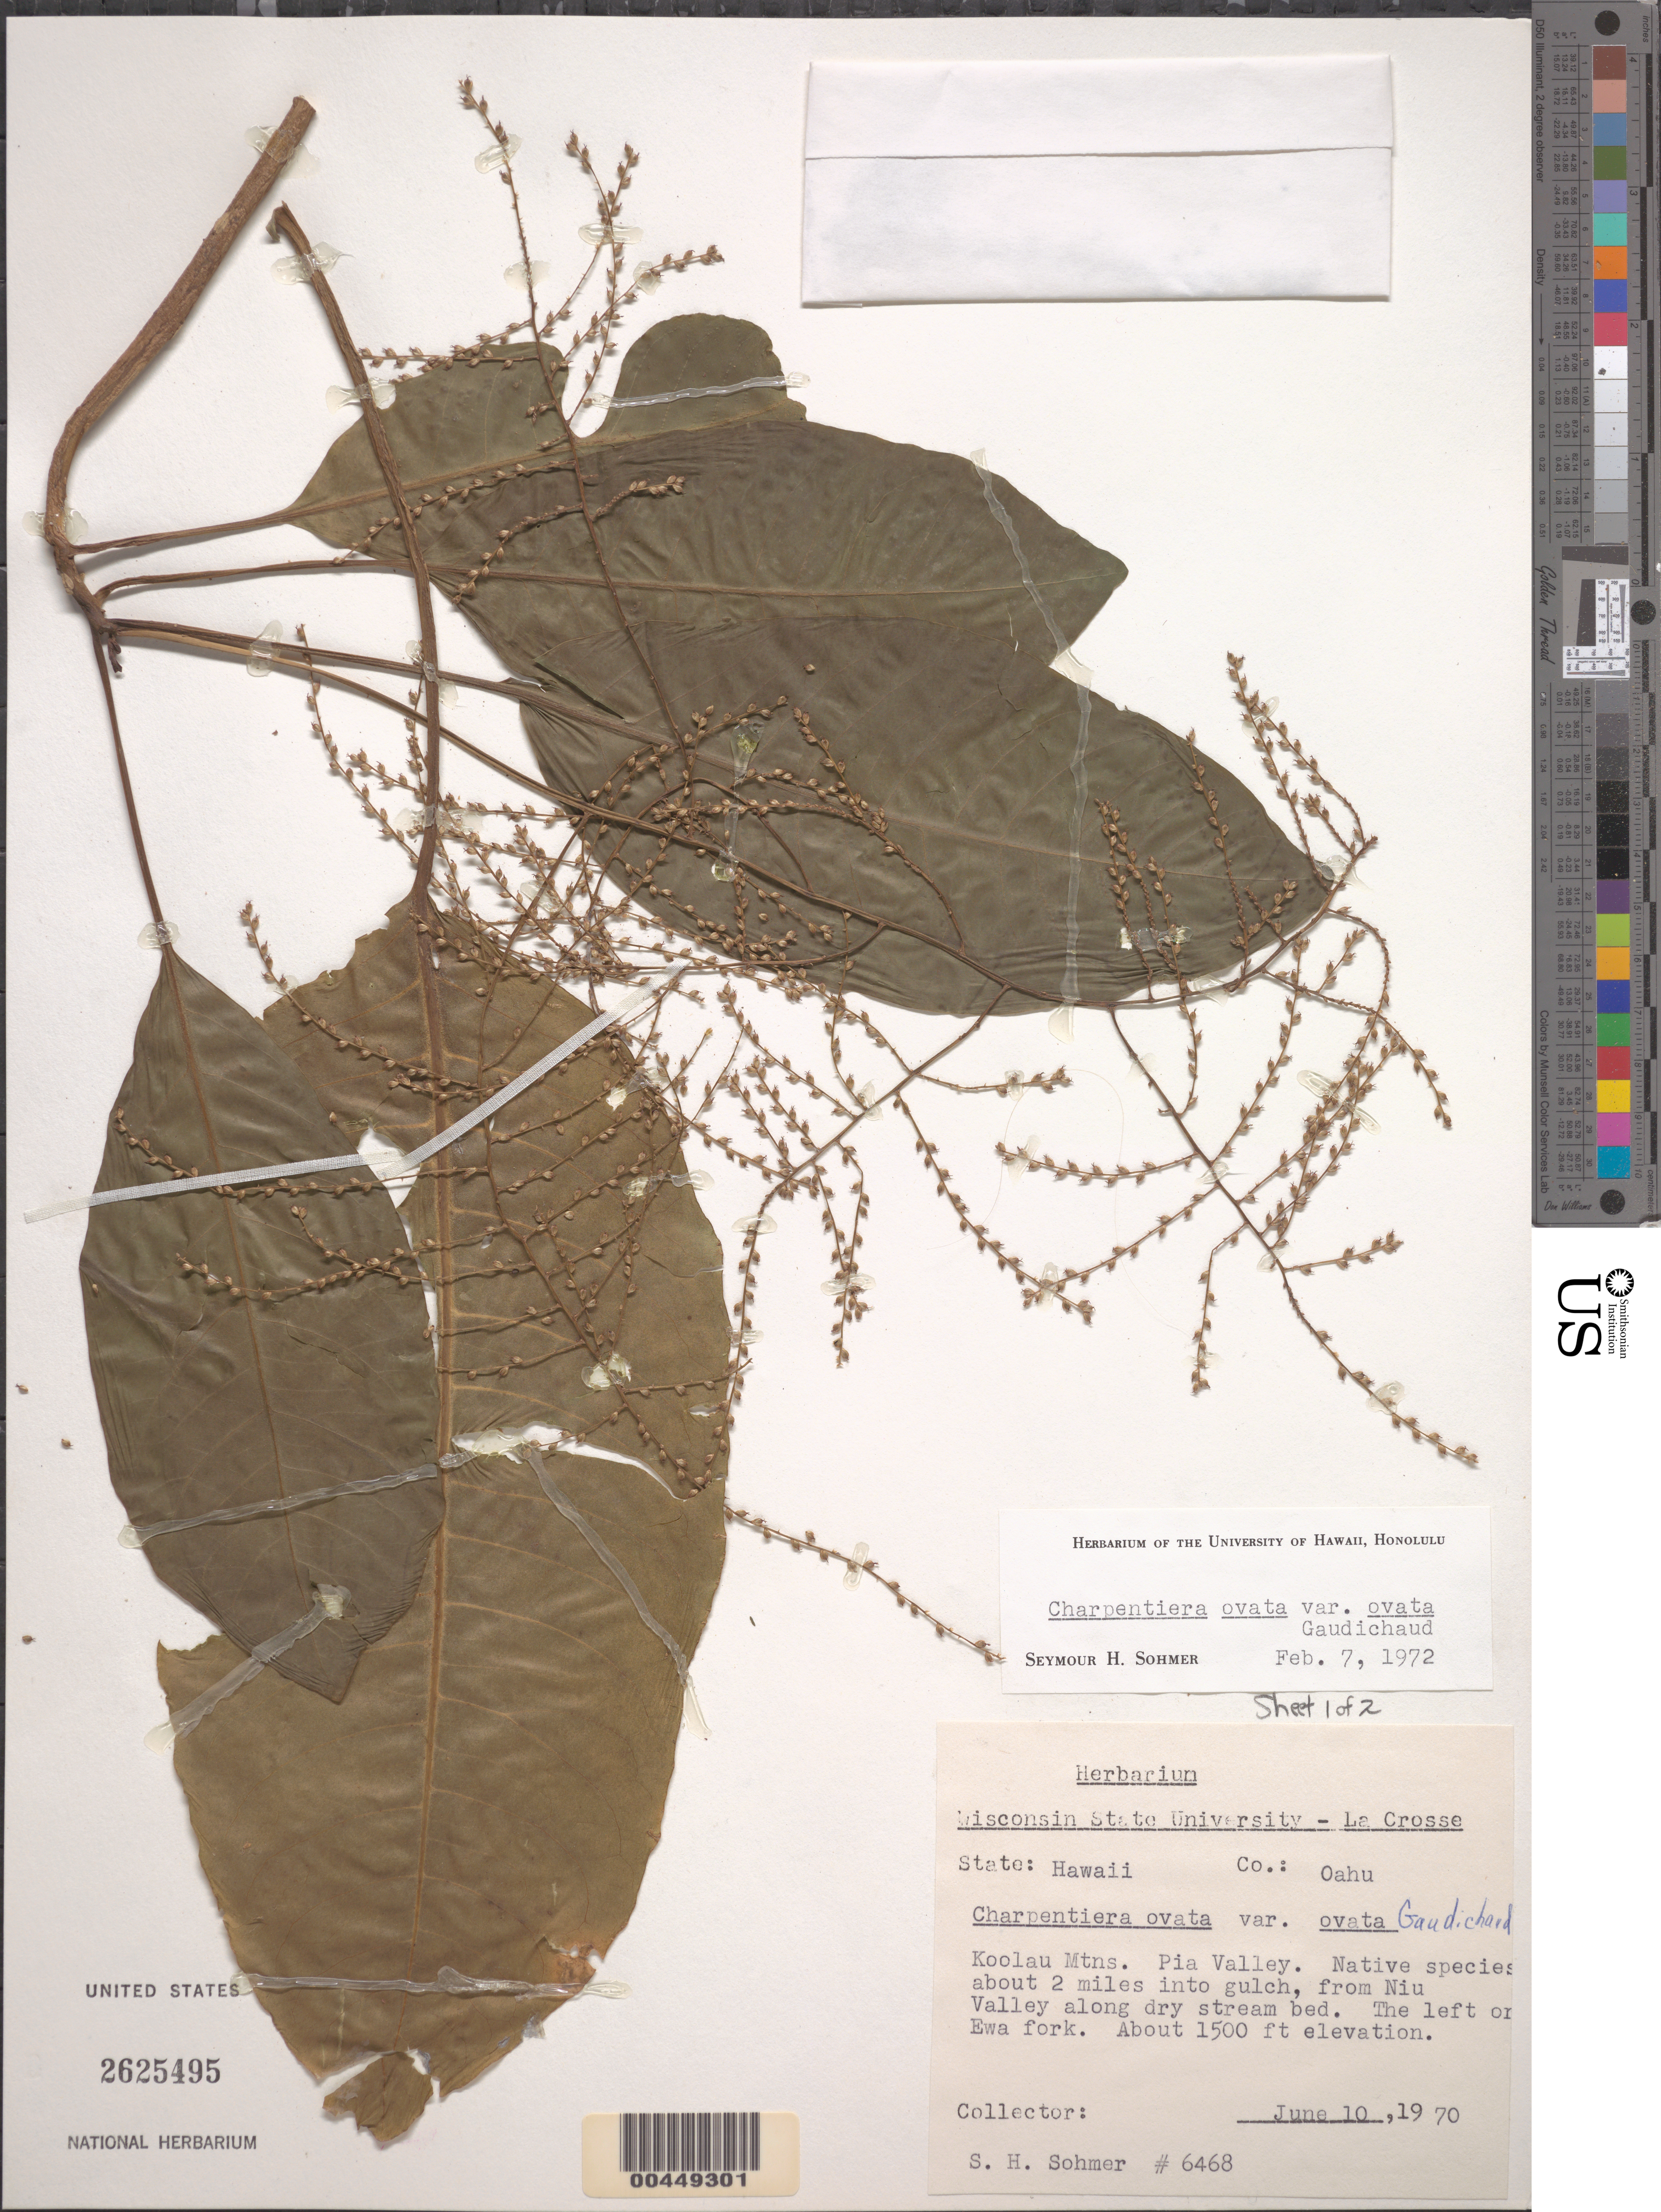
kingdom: Plantae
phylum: Tracheophyta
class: Magnoliopsida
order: Caryophyllales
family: Amaranthaceae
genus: Charpentiera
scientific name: Charpentiera ovata var. ovata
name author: Gaudich.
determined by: Sohmer, S. H.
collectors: S. H. Sohmer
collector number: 6468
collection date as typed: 10 Jun 1970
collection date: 1970-06-10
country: United States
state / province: Hawaii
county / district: Honolulu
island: Oahu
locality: Koolau Mts, Pia Valley, about 2 mi into gulch from Niu Valley, the left or Ewa Fork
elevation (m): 457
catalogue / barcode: US 2625495